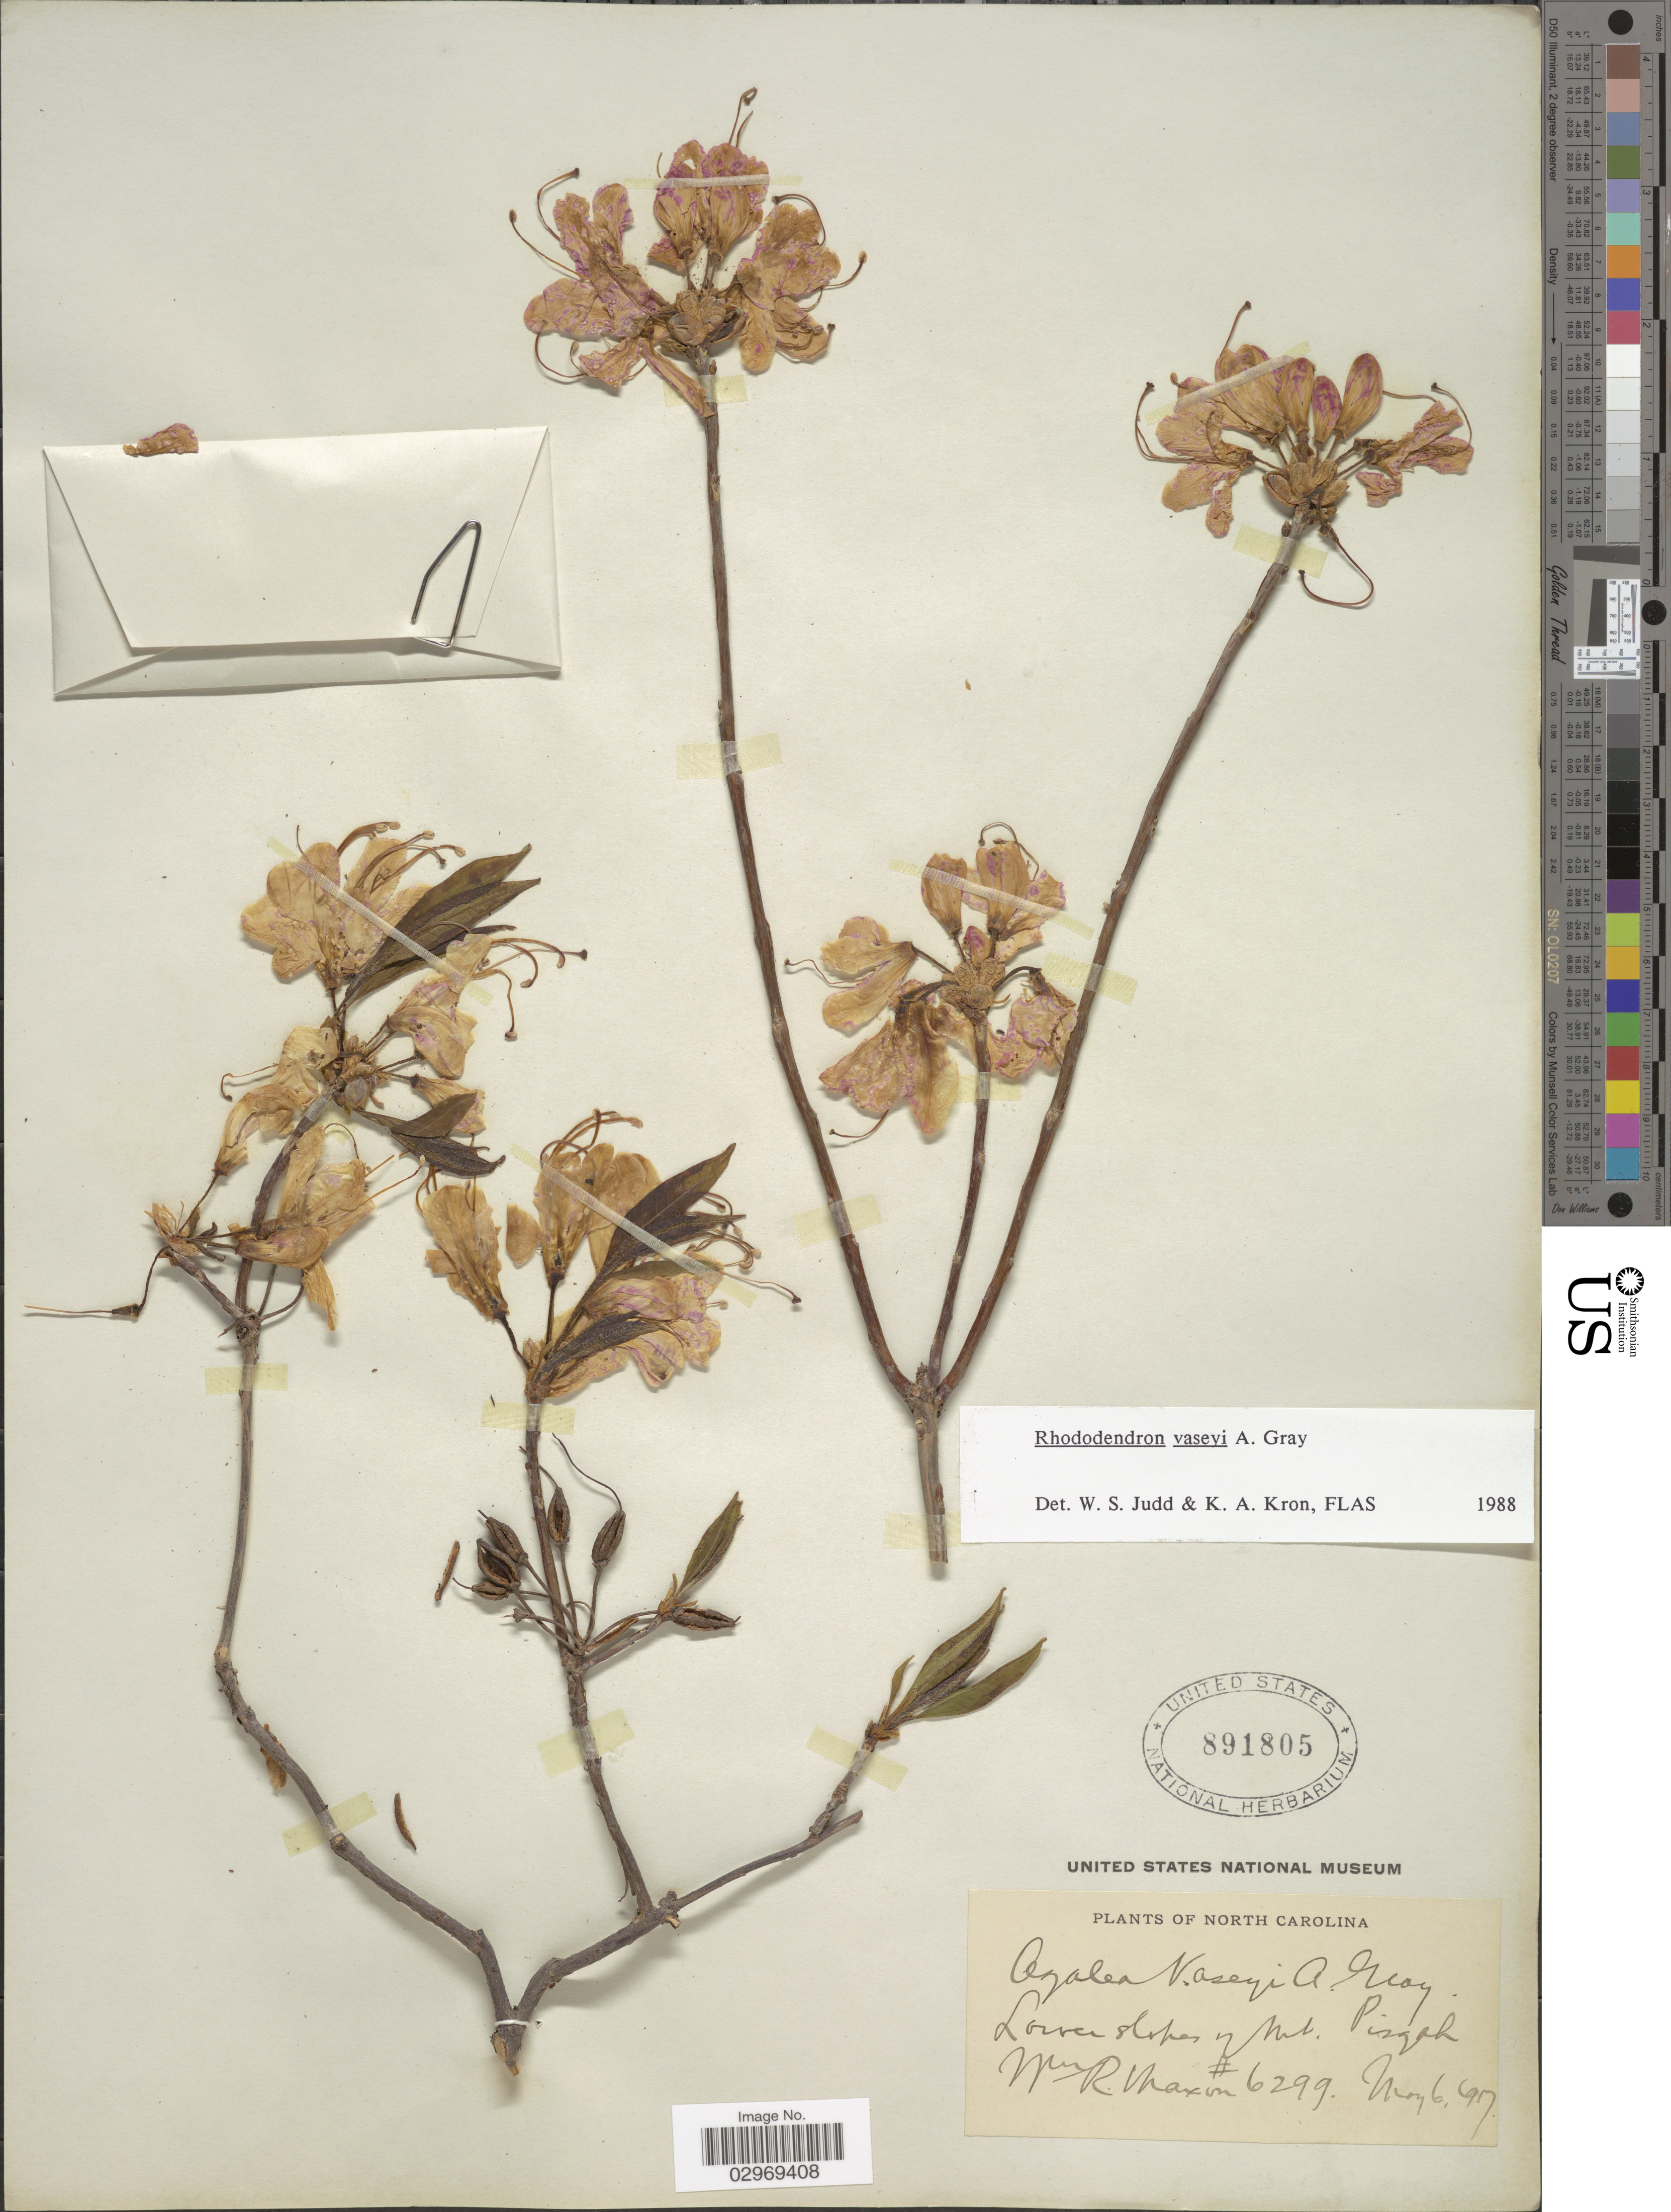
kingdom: Plantae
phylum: Tracheophyta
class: Magnoliopsida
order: Ericales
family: Ericaceae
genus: Rhododendron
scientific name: Rhododendron vaseyi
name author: A. Gray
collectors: W. R. Maxon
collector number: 6299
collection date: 1917-05-06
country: United States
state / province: North Carolina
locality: Lower slopes of Mt. Pisgah.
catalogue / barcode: US 891805